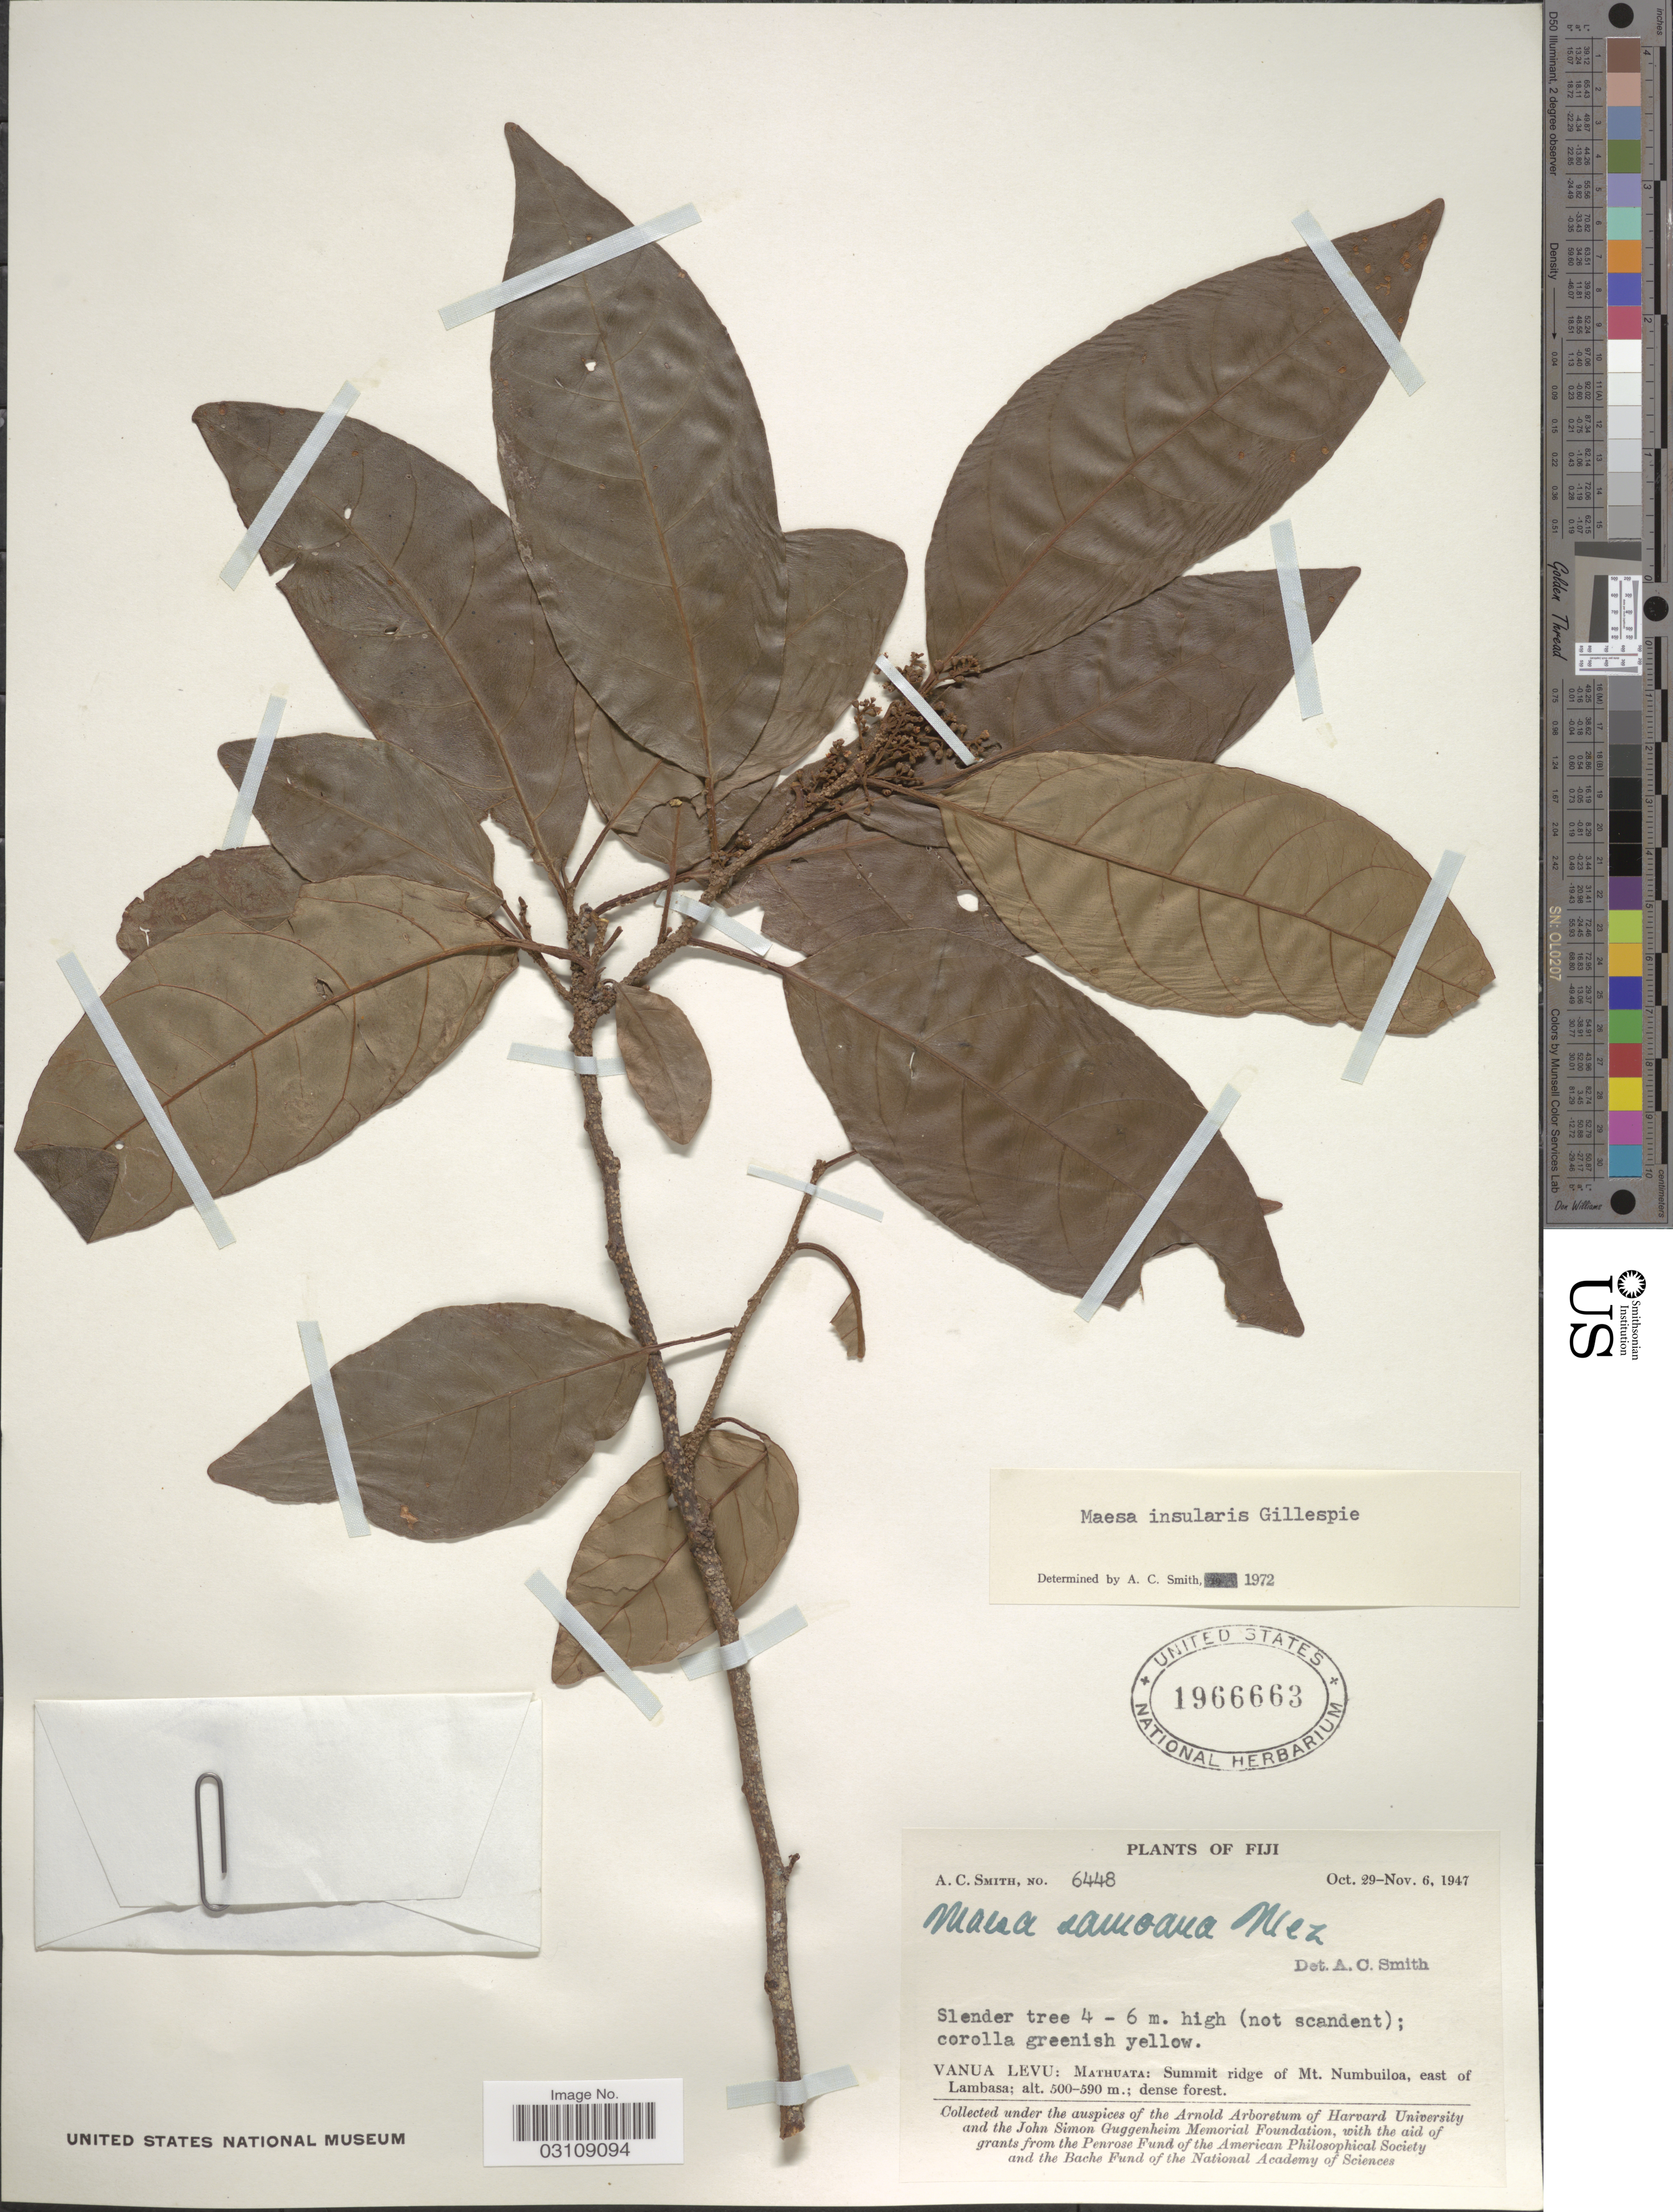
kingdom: Plantae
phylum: Tracheophyta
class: Magnoliopsida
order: Ericales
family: Primulaceae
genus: Maesa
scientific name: Maesa insularis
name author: Gillespie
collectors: A. C. Smith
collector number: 6448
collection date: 1947-10-29/1947-11-06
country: Fiji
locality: Vanua Levu: Mathuata: Summit ridge of Mt. Numbuiloa, east of Lambasa.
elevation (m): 500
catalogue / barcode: US 1966663